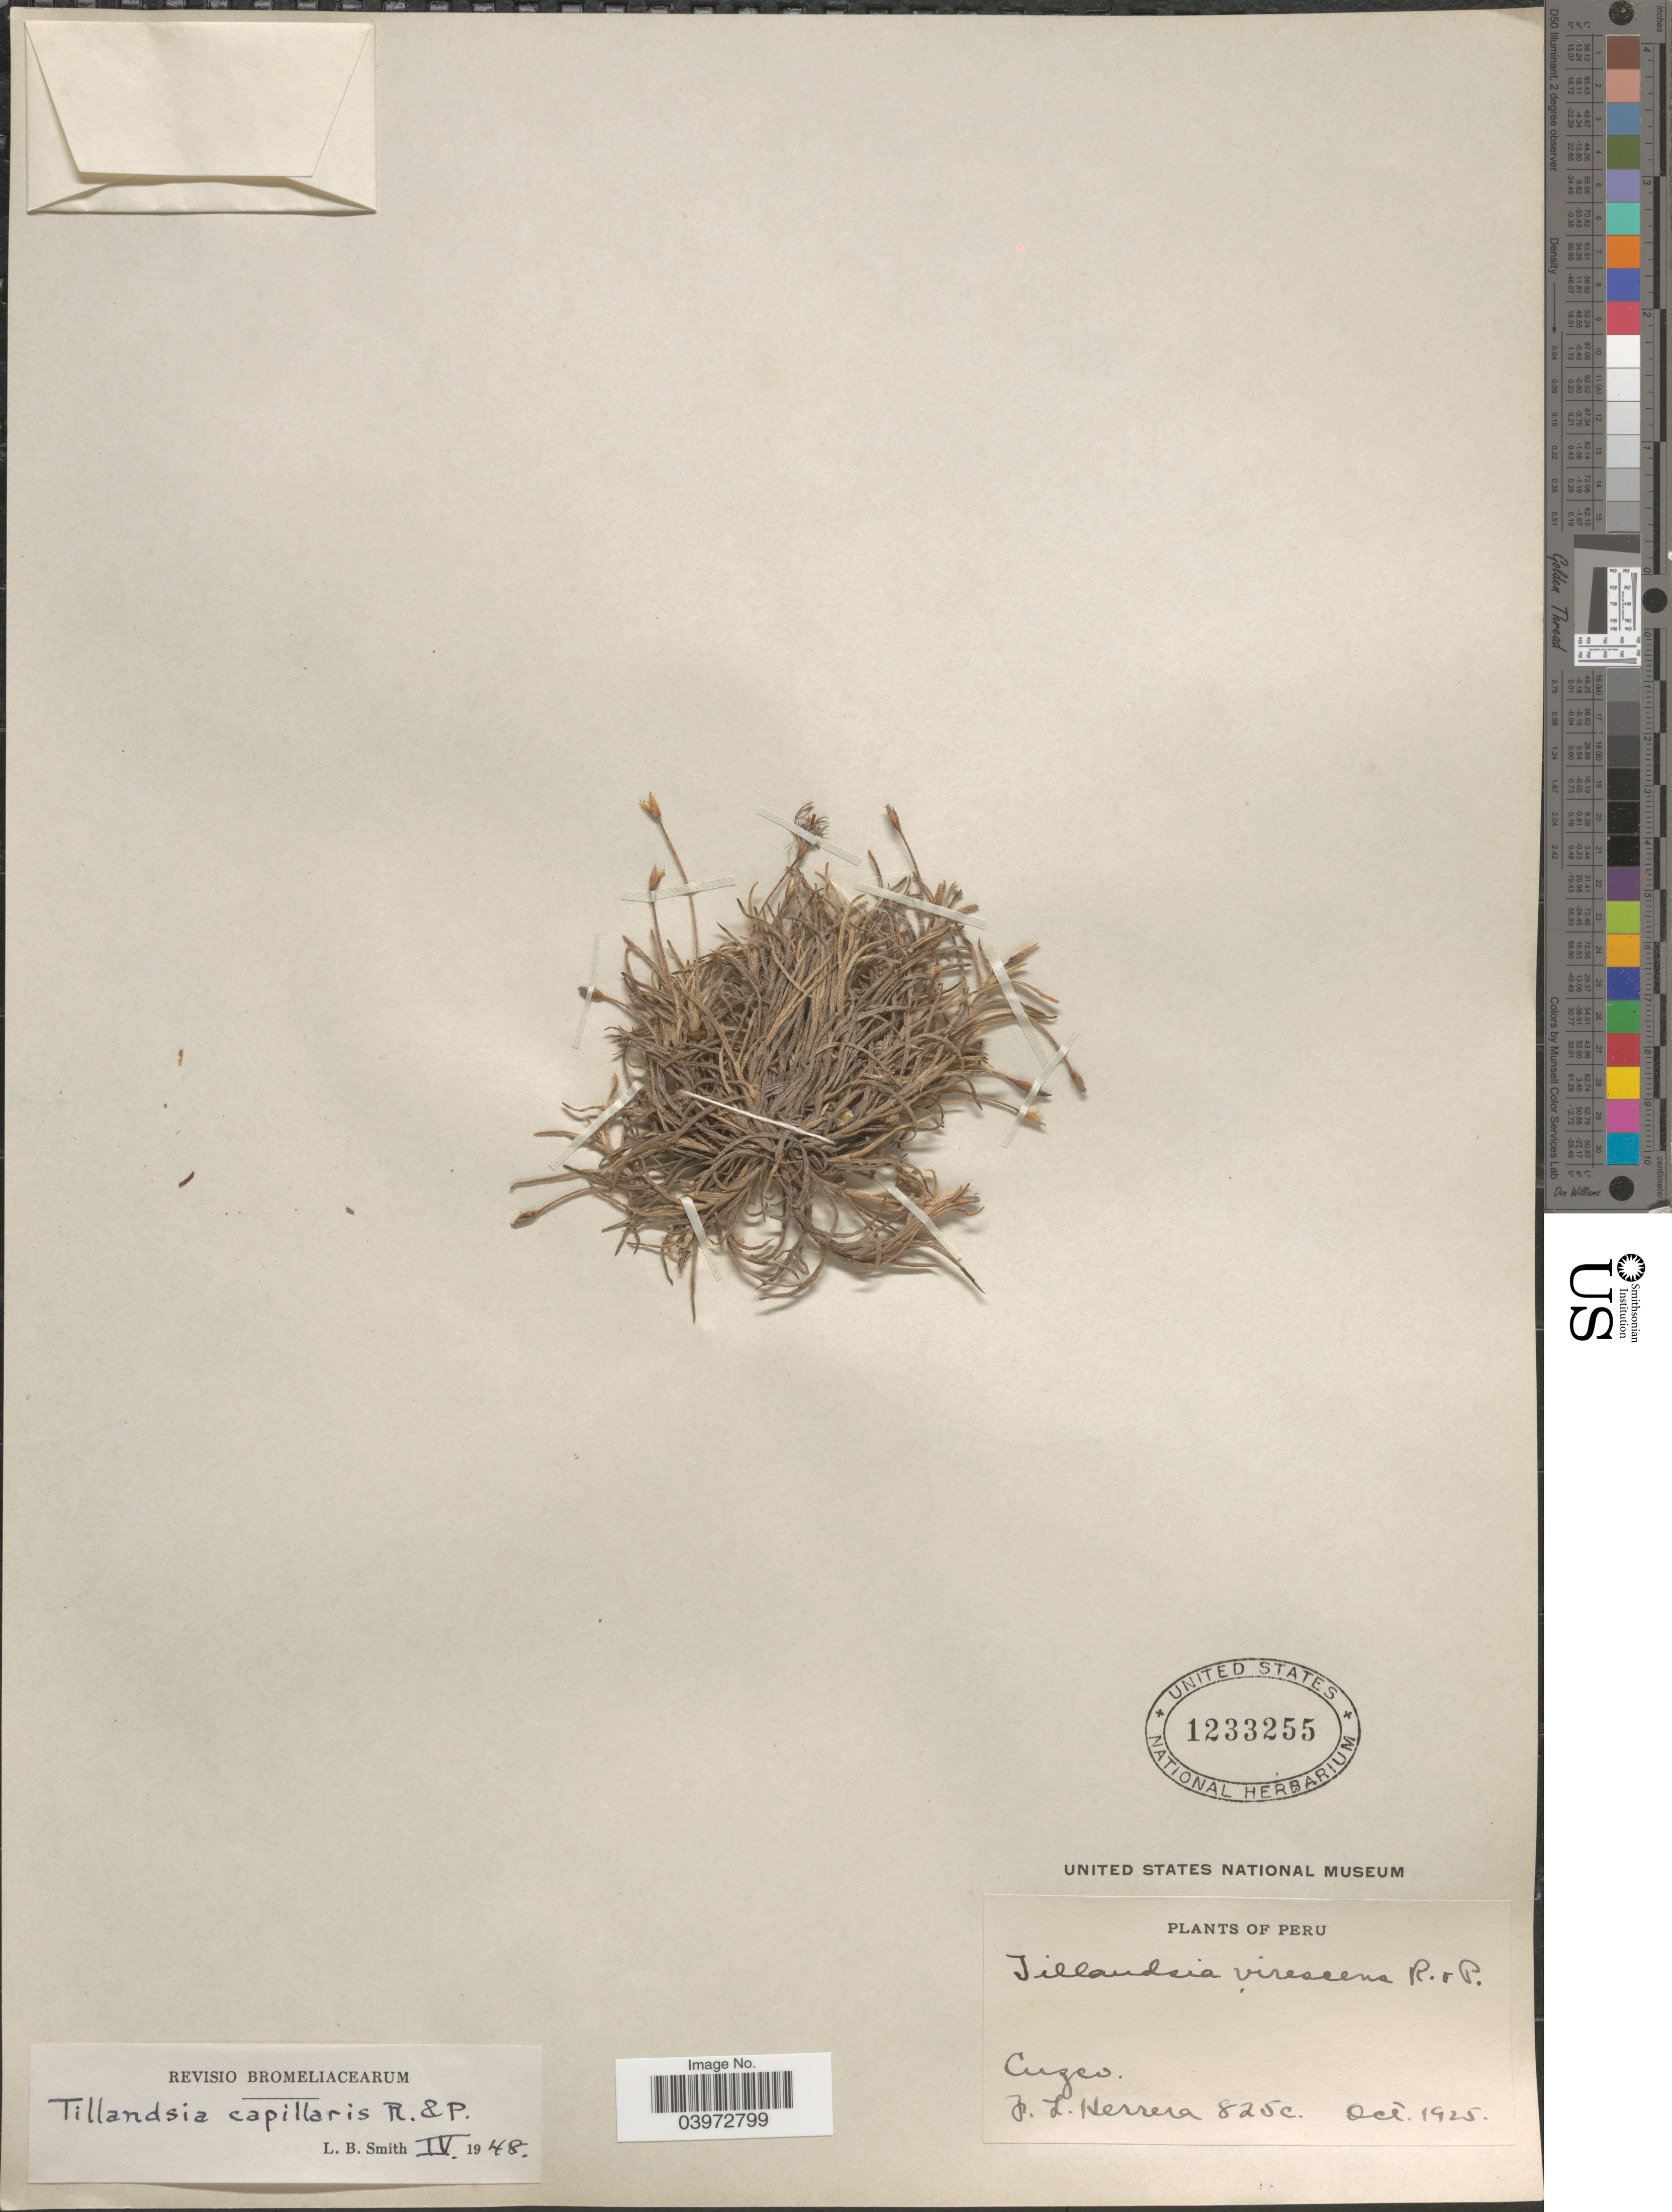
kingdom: Plantae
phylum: Tracheophyta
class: Liliopsida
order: Poales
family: Bromeliaceae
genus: Tillandsia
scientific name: Tillandsia capillaris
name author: Ruiz & Pav.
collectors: F. L. Herrera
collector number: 825c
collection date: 1925-10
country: Peru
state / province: Cusco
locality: Cuzco.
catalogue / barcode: US 1233255